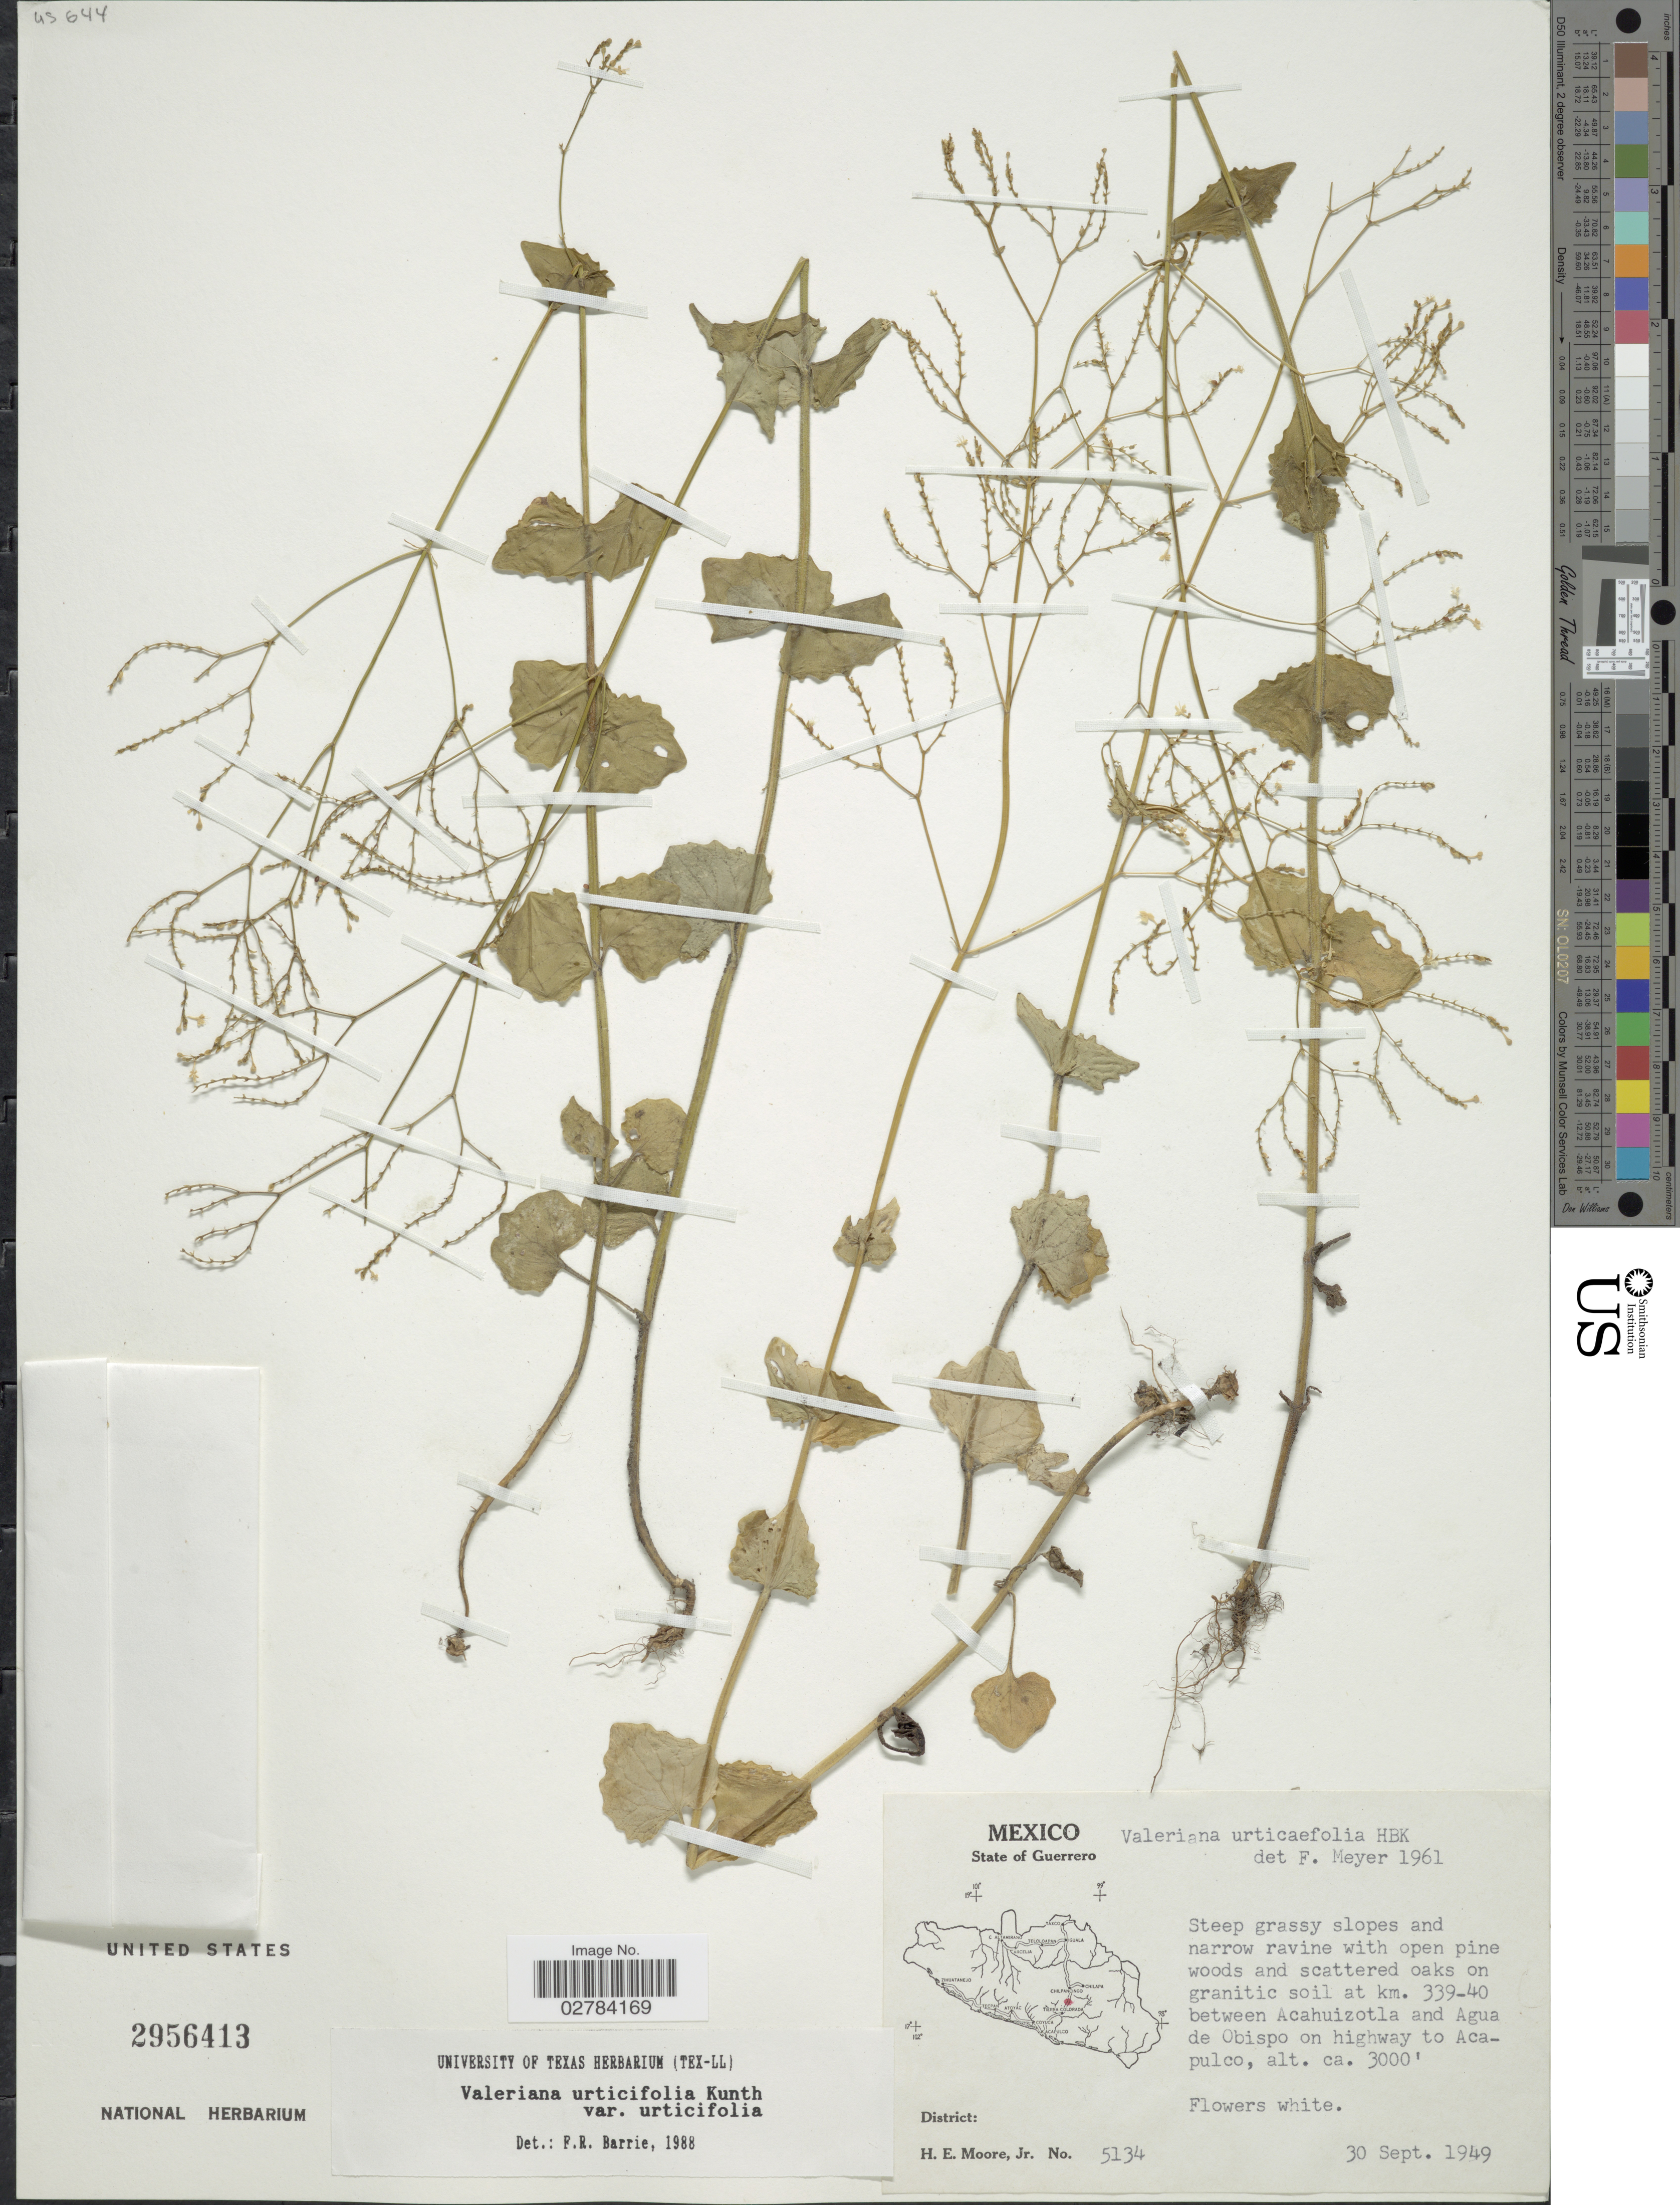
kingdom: Plantae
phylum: Tracheophyta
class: Magnoliopsida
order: Dipsacales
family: Caprifoliaceae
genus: Valeriana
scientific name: Valeriana urticifolia var. urticifolia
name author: Kunth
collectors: H. Moore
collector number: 5134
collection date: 1949-09-30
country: Mexico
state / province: Guerrero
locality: At km 339-40 between Acahuizotla and Agua de Obispo on highway to Acapulco.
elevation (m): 914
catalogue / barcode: US 2956413